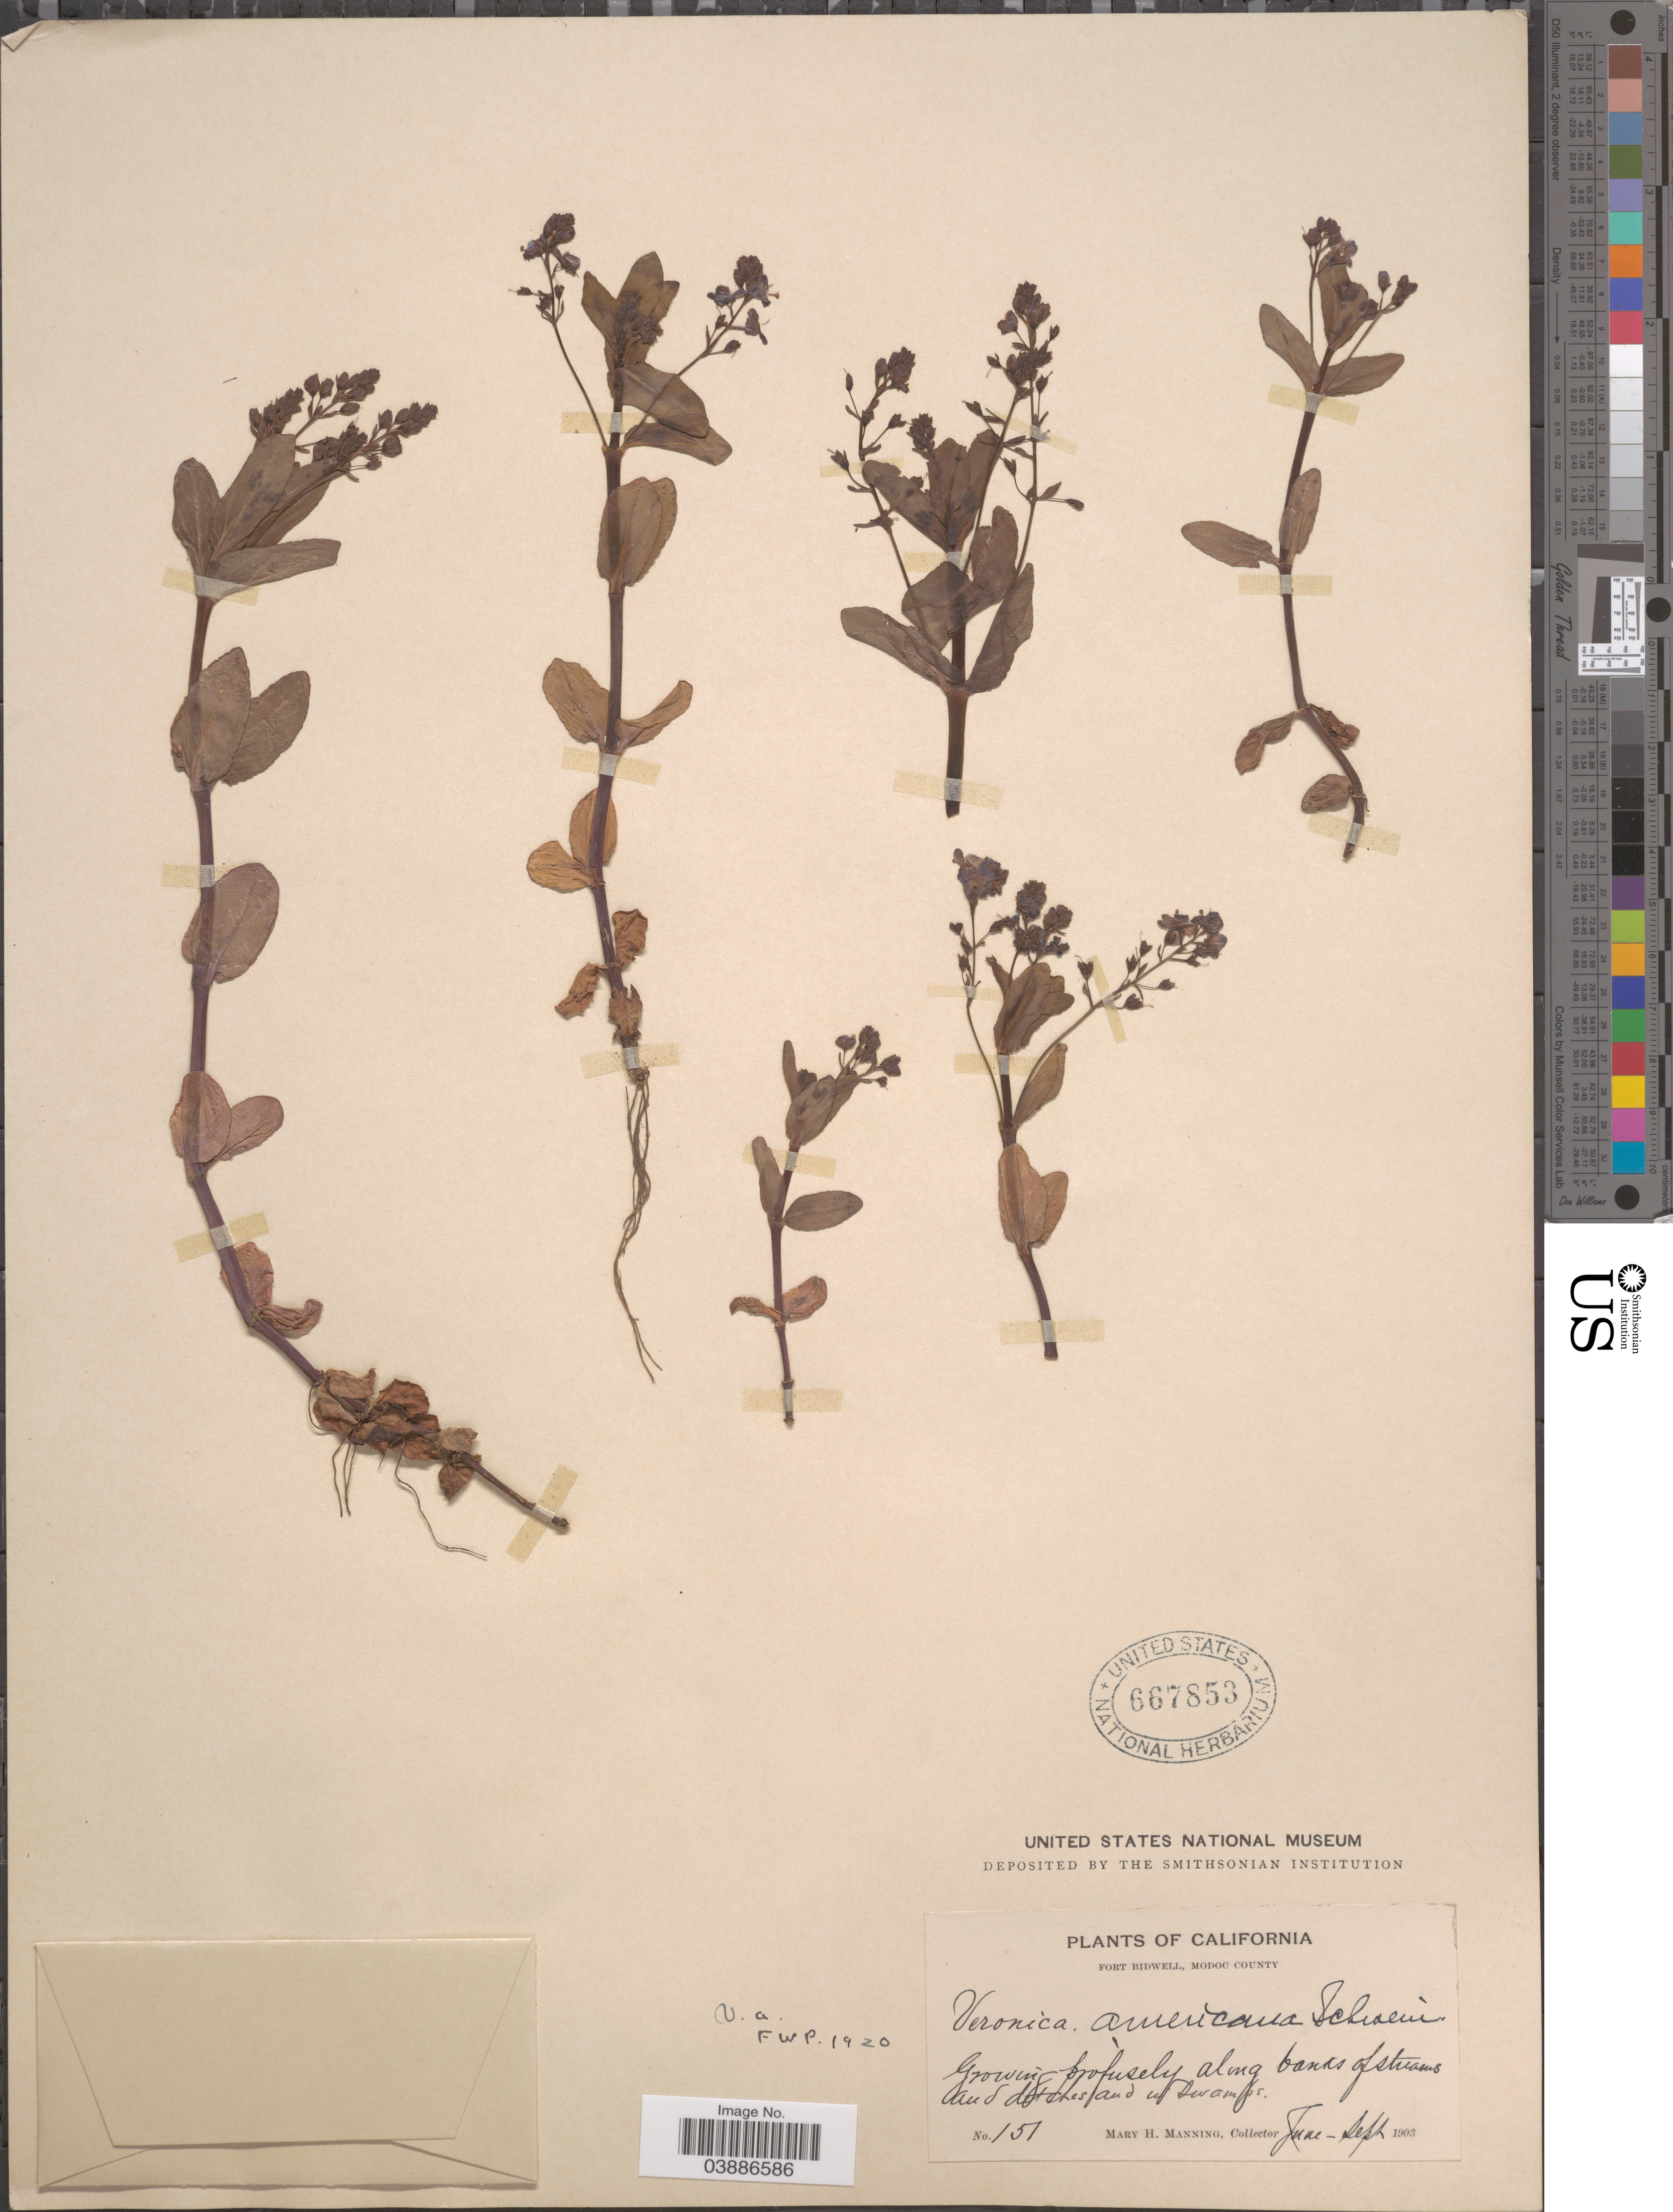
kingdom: Plantae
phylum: Tracheophyta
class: Magnoliopsida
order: Lamiales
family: Plantaginaceae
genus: Veronica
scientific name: Veronica americana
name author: Schwein. ex Benth.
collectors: M. Manning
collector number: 151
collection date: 1903-06/1903-09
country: United States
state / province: California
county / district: Modoc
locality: Fort Bidwell, Modoc County. Along banks of streams and ditches and in swamps.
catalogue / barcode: US 667853